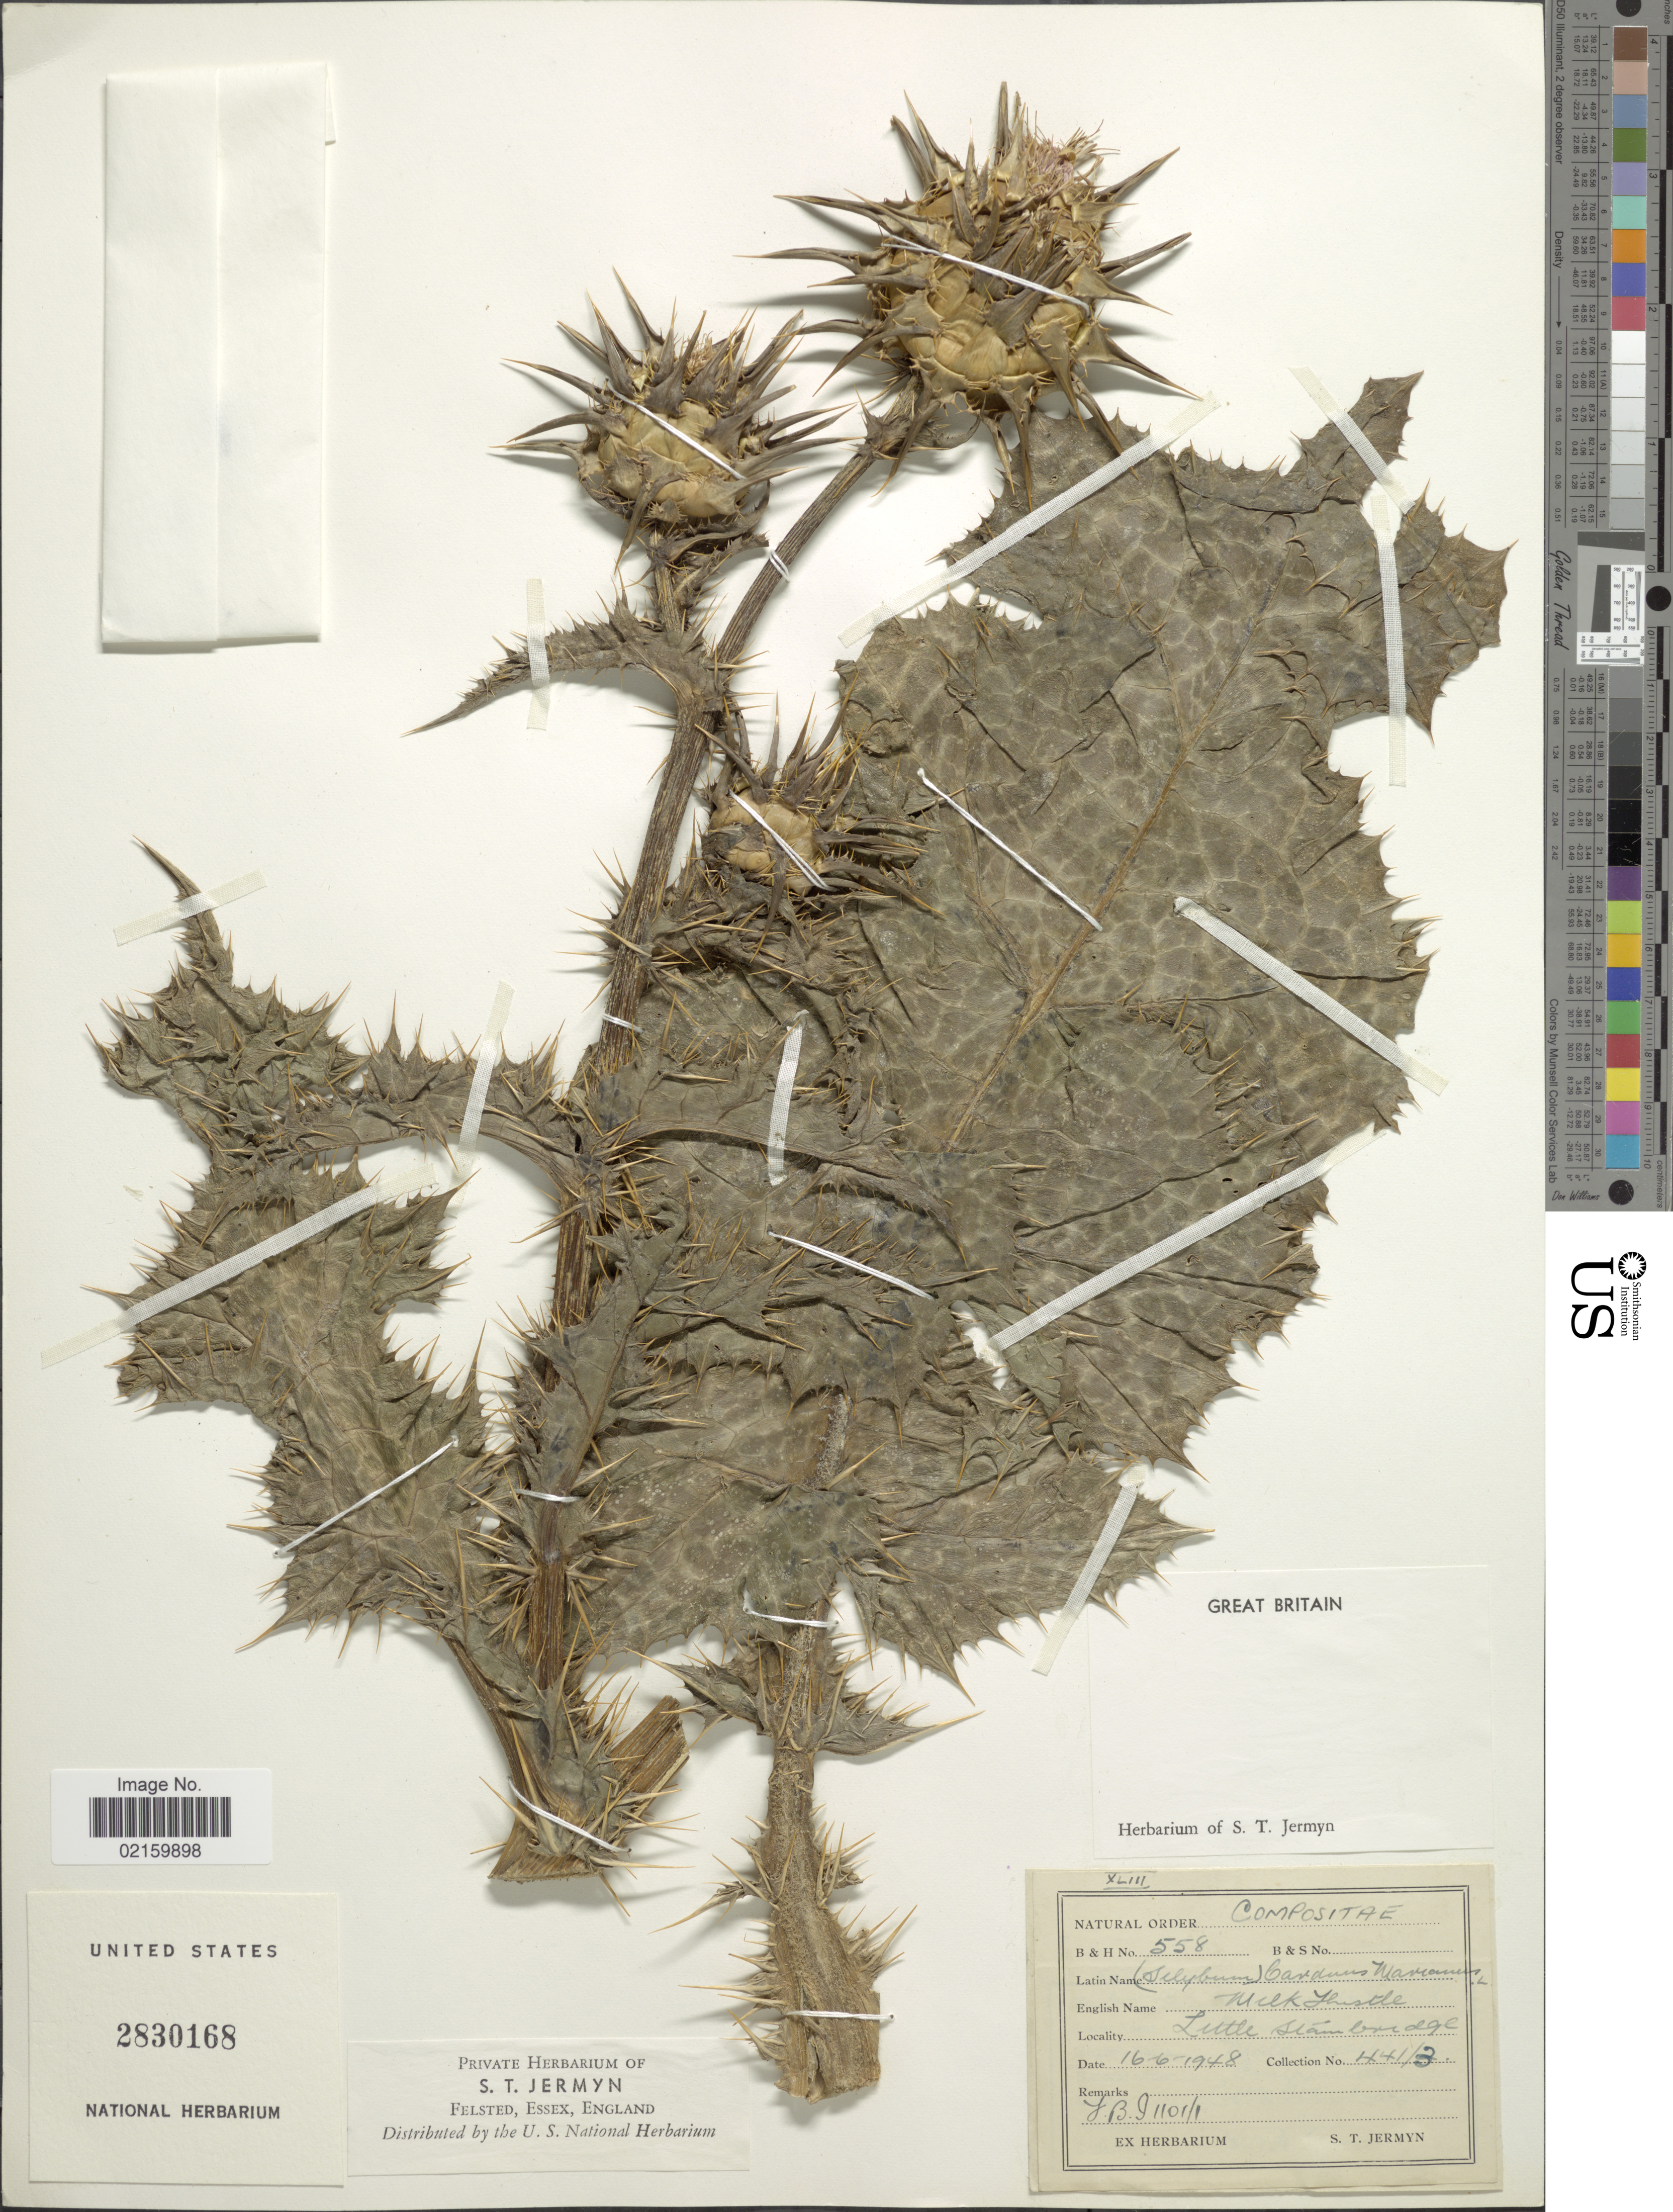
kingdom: Plantae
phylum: Tracheophyta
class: Magnoliopsida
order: Asterales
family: Asteraceae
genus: Silybum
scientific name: Silybum marianum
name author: (L.) Gaertn.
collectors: S. Jermyn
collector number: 558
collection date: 1948-06-16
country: United Kingdom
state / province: England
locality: Great Britain. Little Hambridge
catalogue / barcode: US 2830168